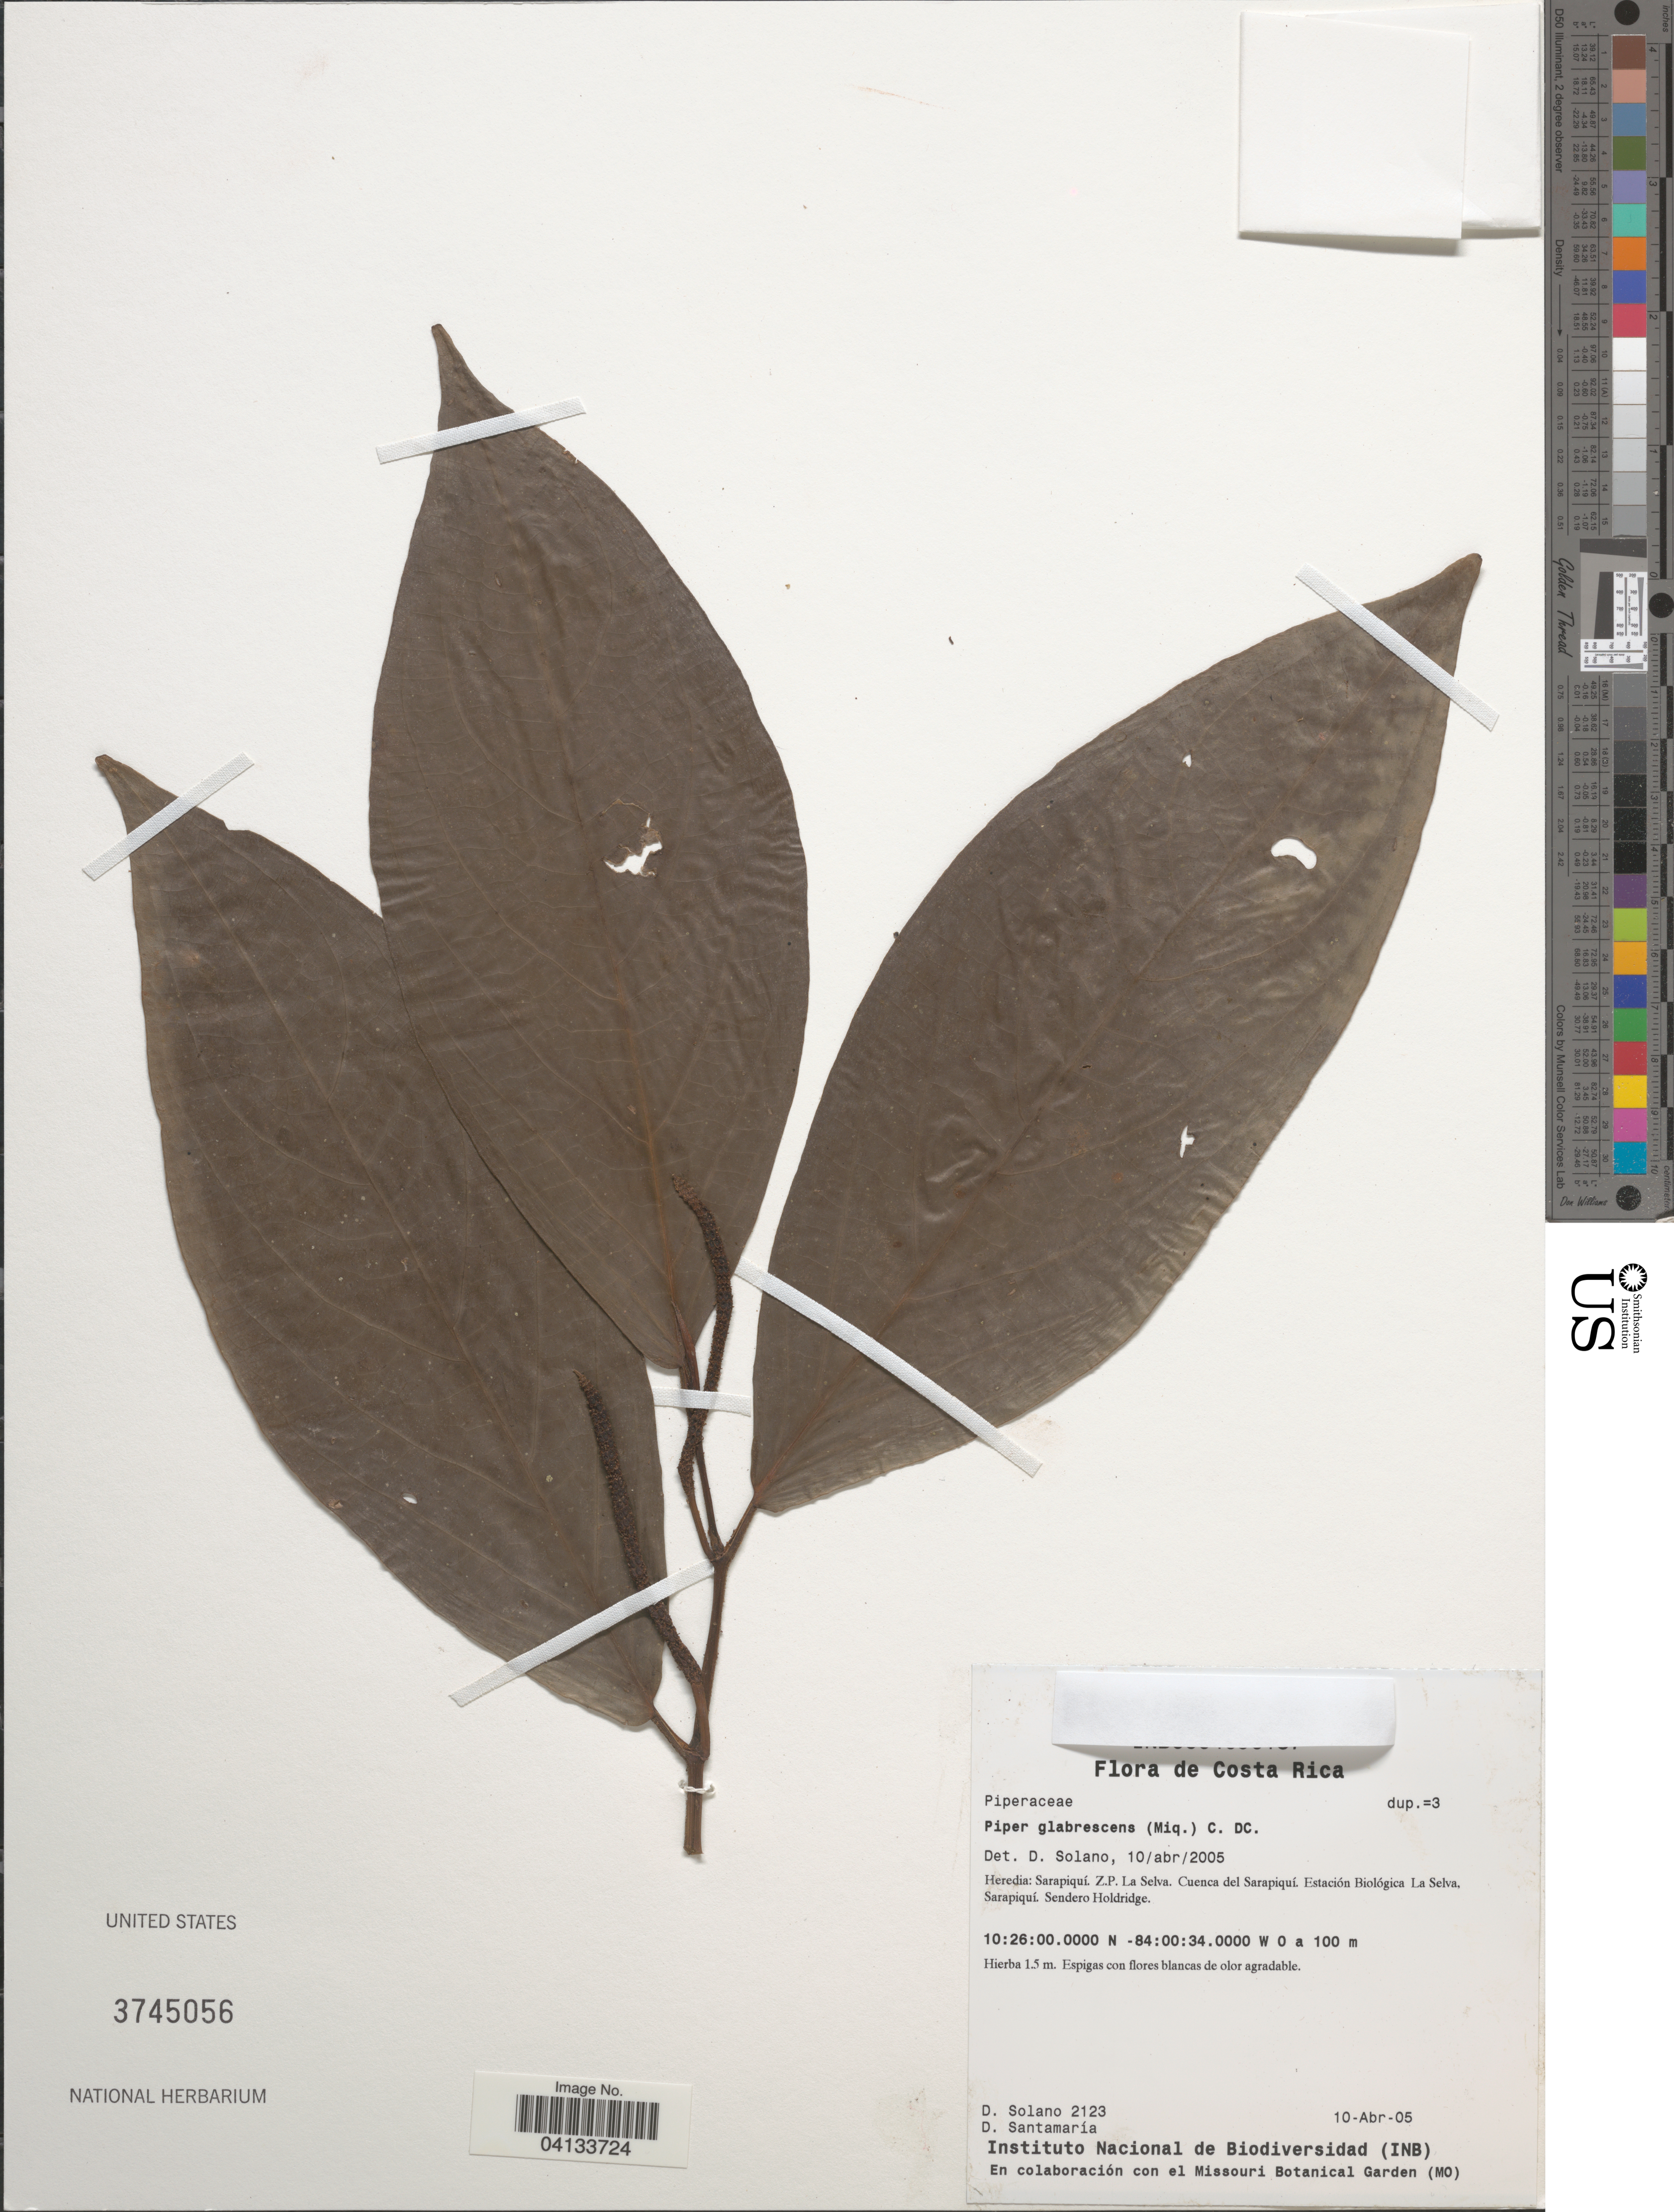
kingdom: Plantae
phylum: Tracheophyta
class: Magnoliopsida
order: Piperales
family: Piperaceae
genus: Piper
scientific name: Piper glabrescens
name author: (Miq.) C. DC.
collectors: D. Solano & D. Santamaria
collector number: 2123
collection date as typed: Transcribed d/m/y: 10/4/5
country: Costa Rica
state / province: Heredia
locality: Sarapiquí. Z.P. La Selva. Cuenca del Sarapiquí. Estación Biológica La Selva, Sarapiquí. Sendero Holdridge.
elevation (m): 0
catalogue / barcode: US 3745056